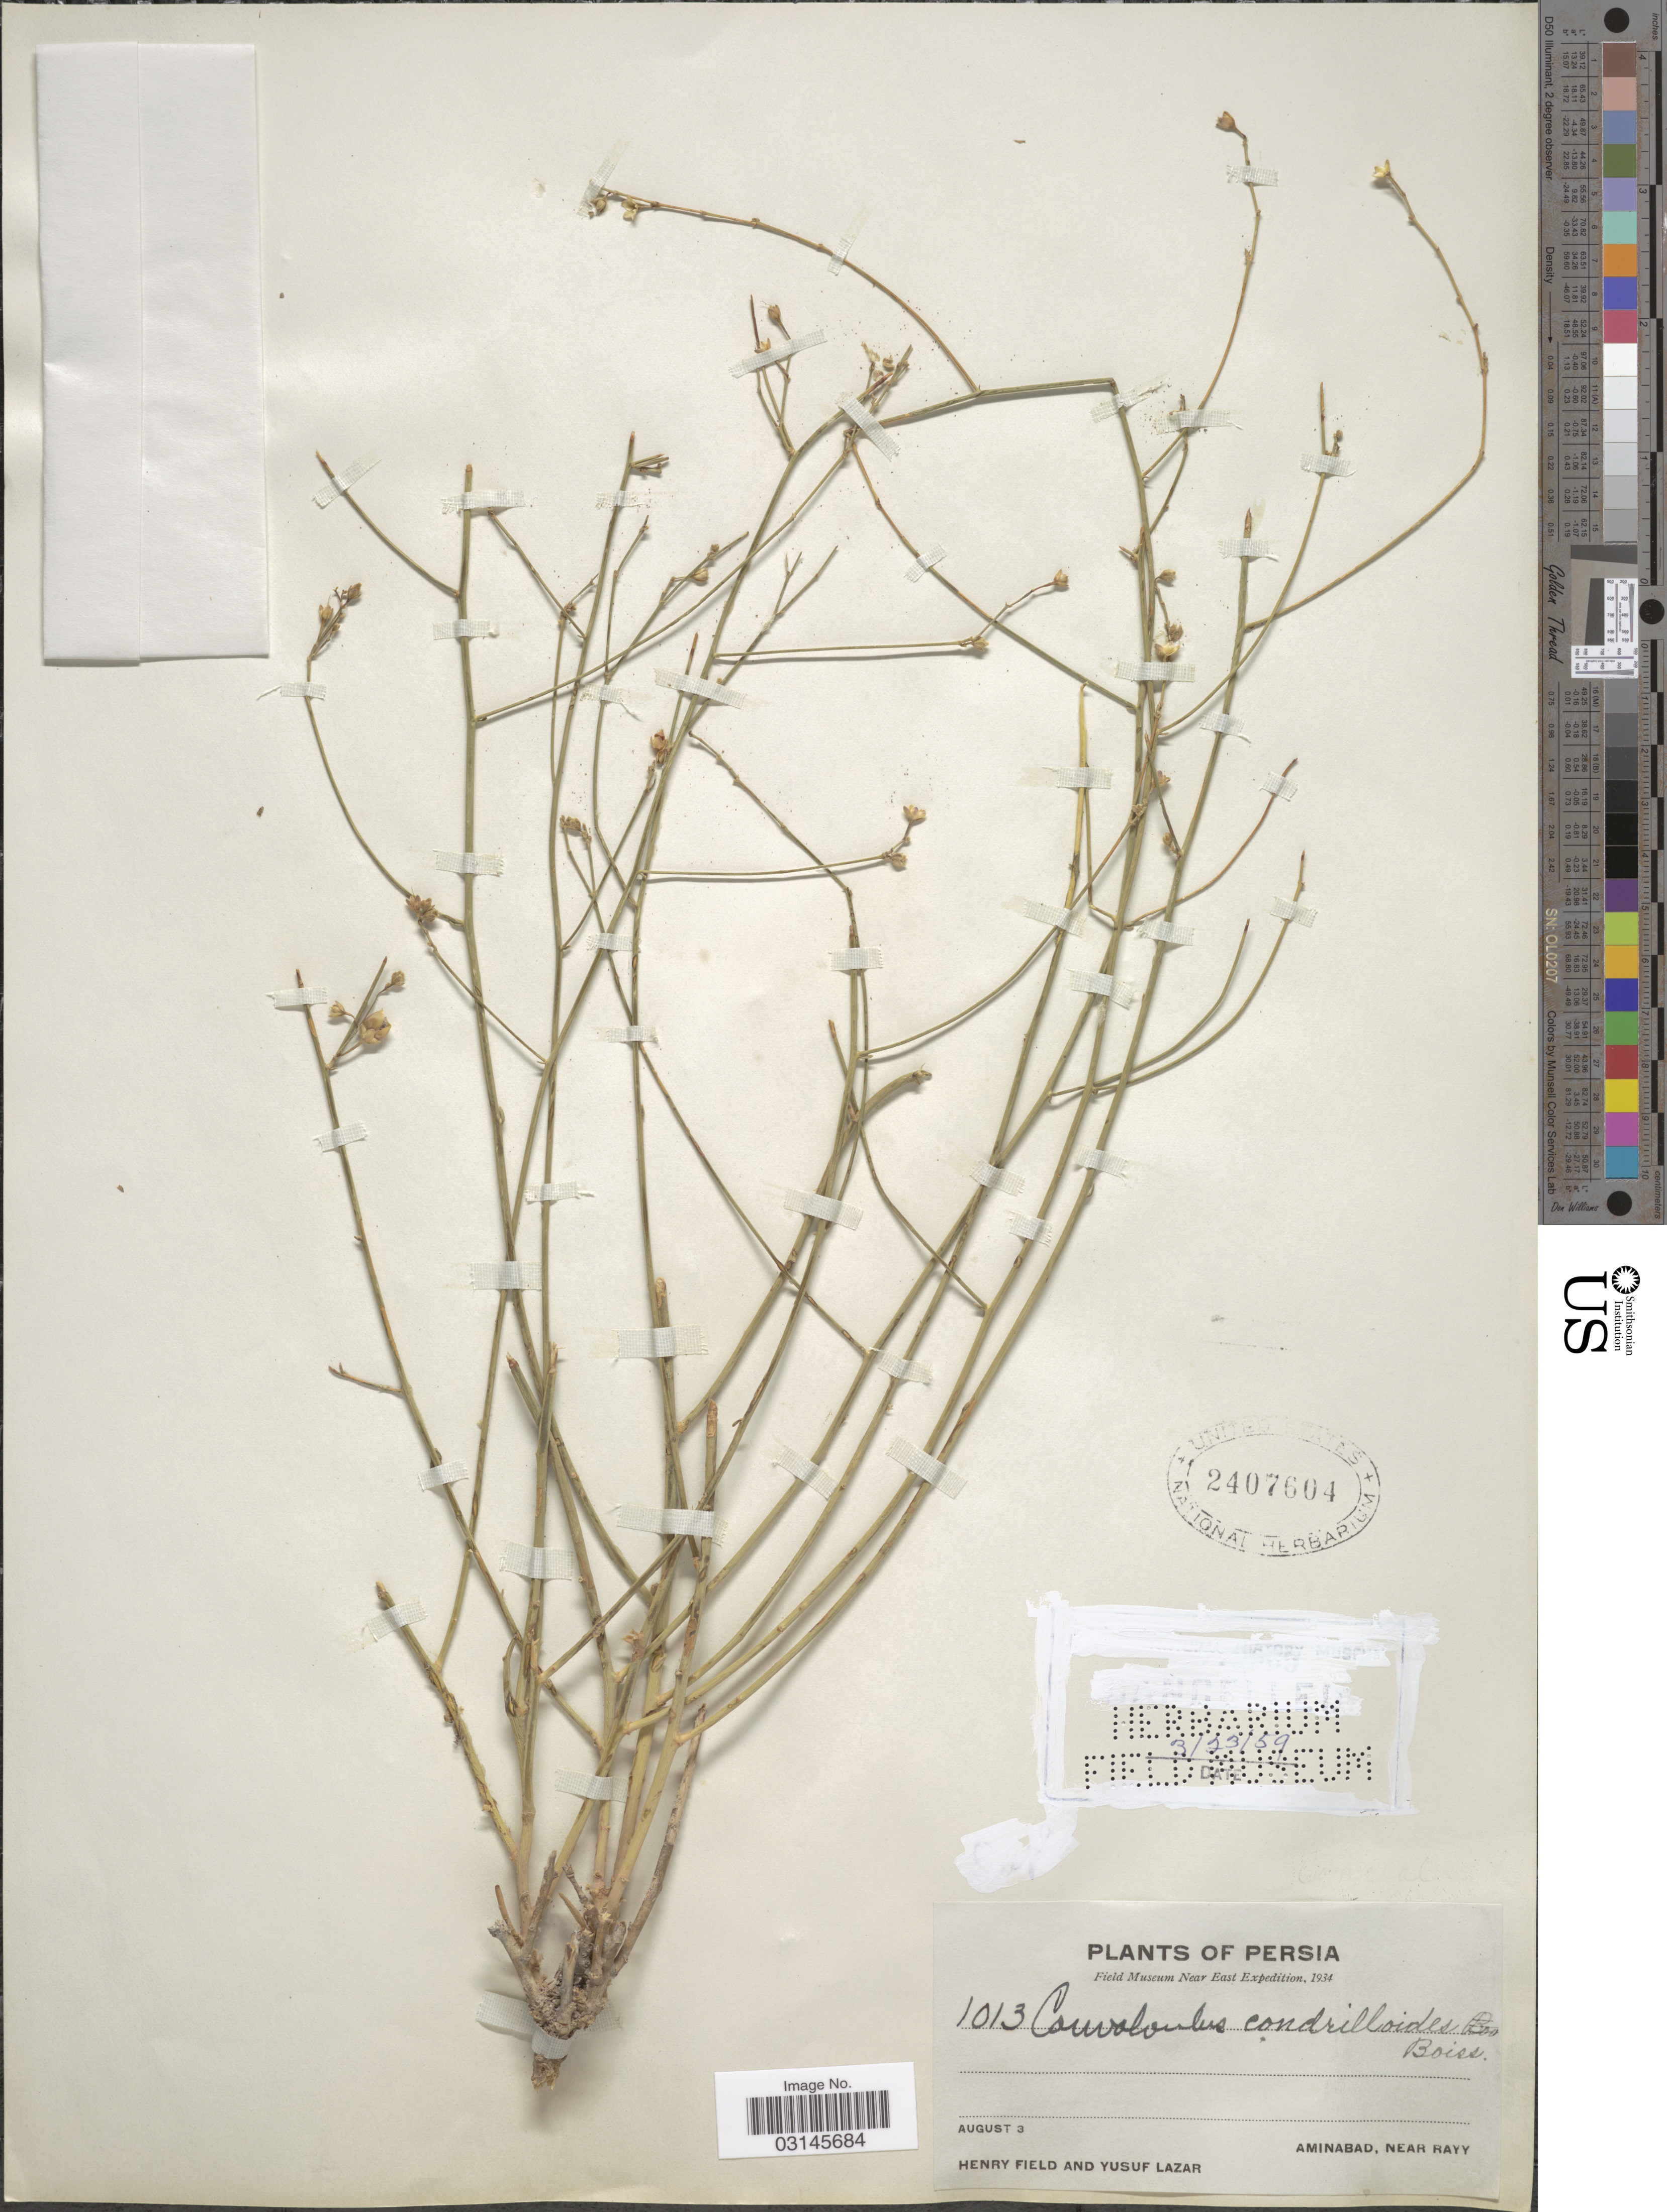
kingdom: Plantae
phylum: Tracheophyta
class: Magnoliopsida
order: Solanales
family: Convolvulaceae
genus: Convolvulus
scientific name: Convolvulus chondrilloides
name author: Boiss.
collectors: H. Field & Y. Lazar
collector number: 1013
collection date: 1934-08-03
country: Iran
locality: Persia. Aminabad, near Rayy.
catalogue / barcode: US 2407604